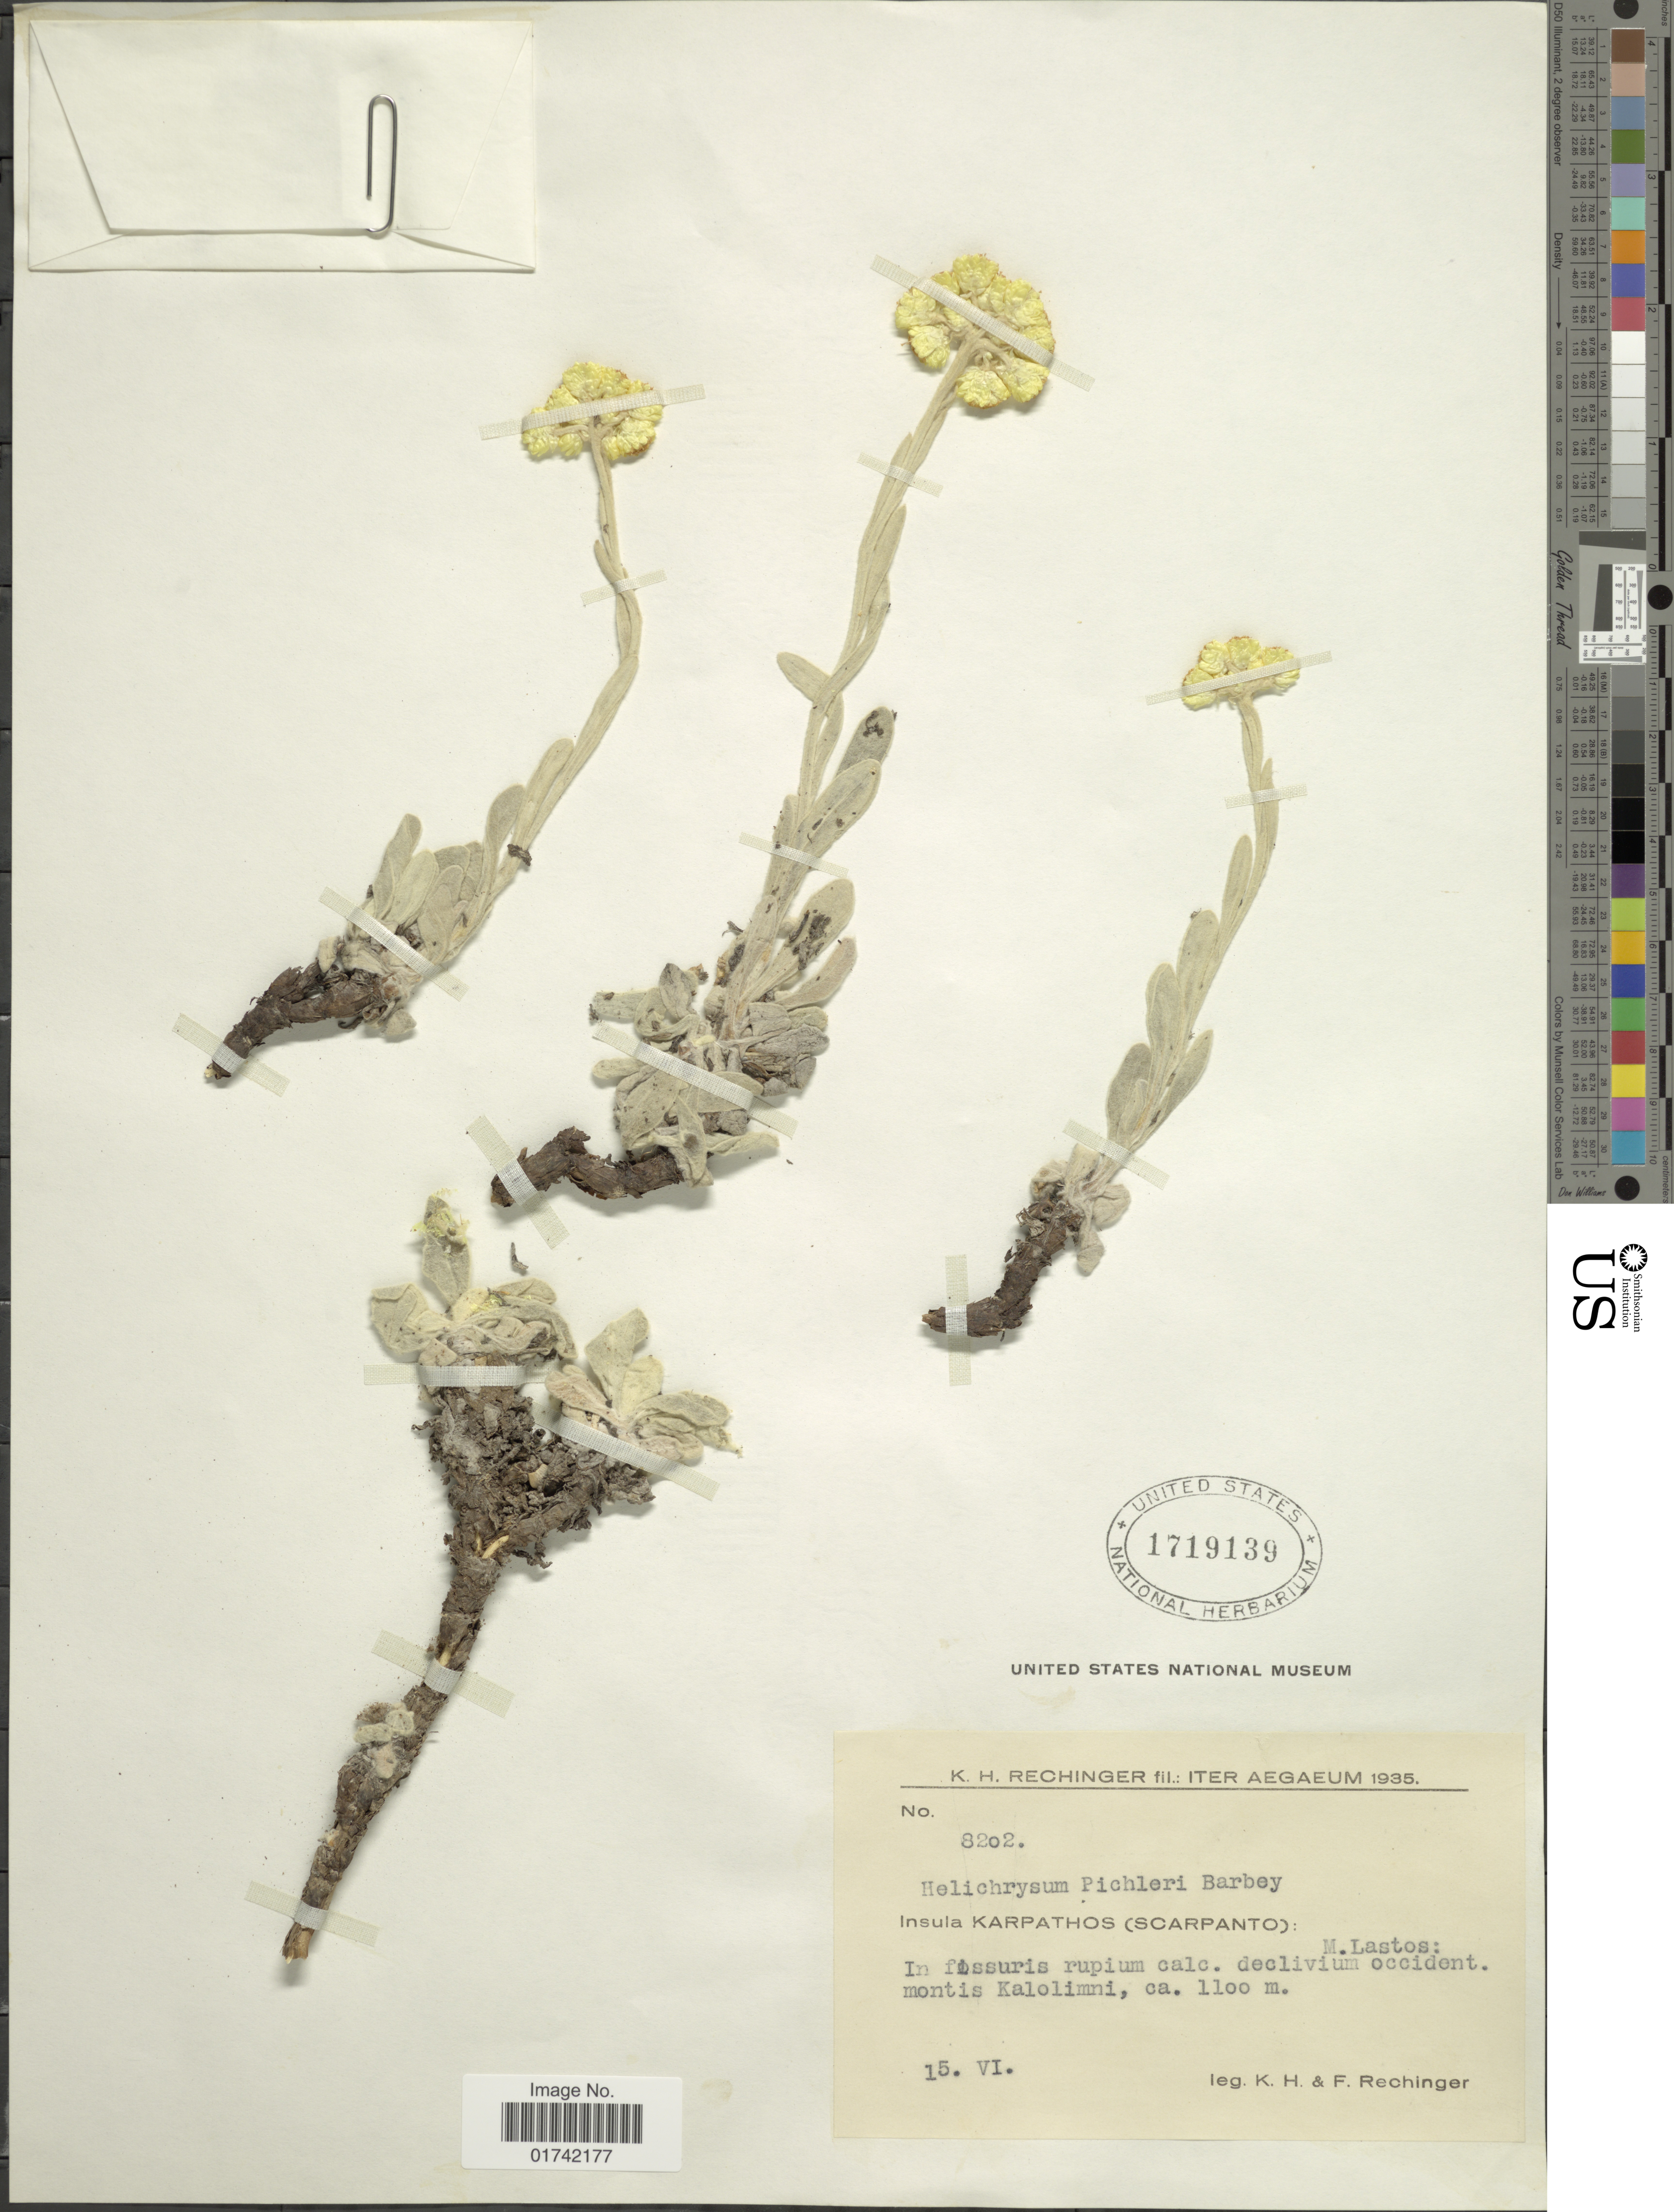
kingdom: Plantae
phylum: Tracheophyta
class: Magnoliopsida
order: Asterales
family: Asteraceae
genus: Helichrysum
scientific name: Helichrysum pichleri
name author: W.Barber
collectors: K. H. Rechinger & F. Rechinger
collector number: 8202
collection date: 1935-06-15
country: Greece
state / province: South Aegean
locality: Insula Karpathos (Scarpanto), M. Lastos, montis Kalolimni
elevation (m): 1100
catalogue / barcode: US 1719139